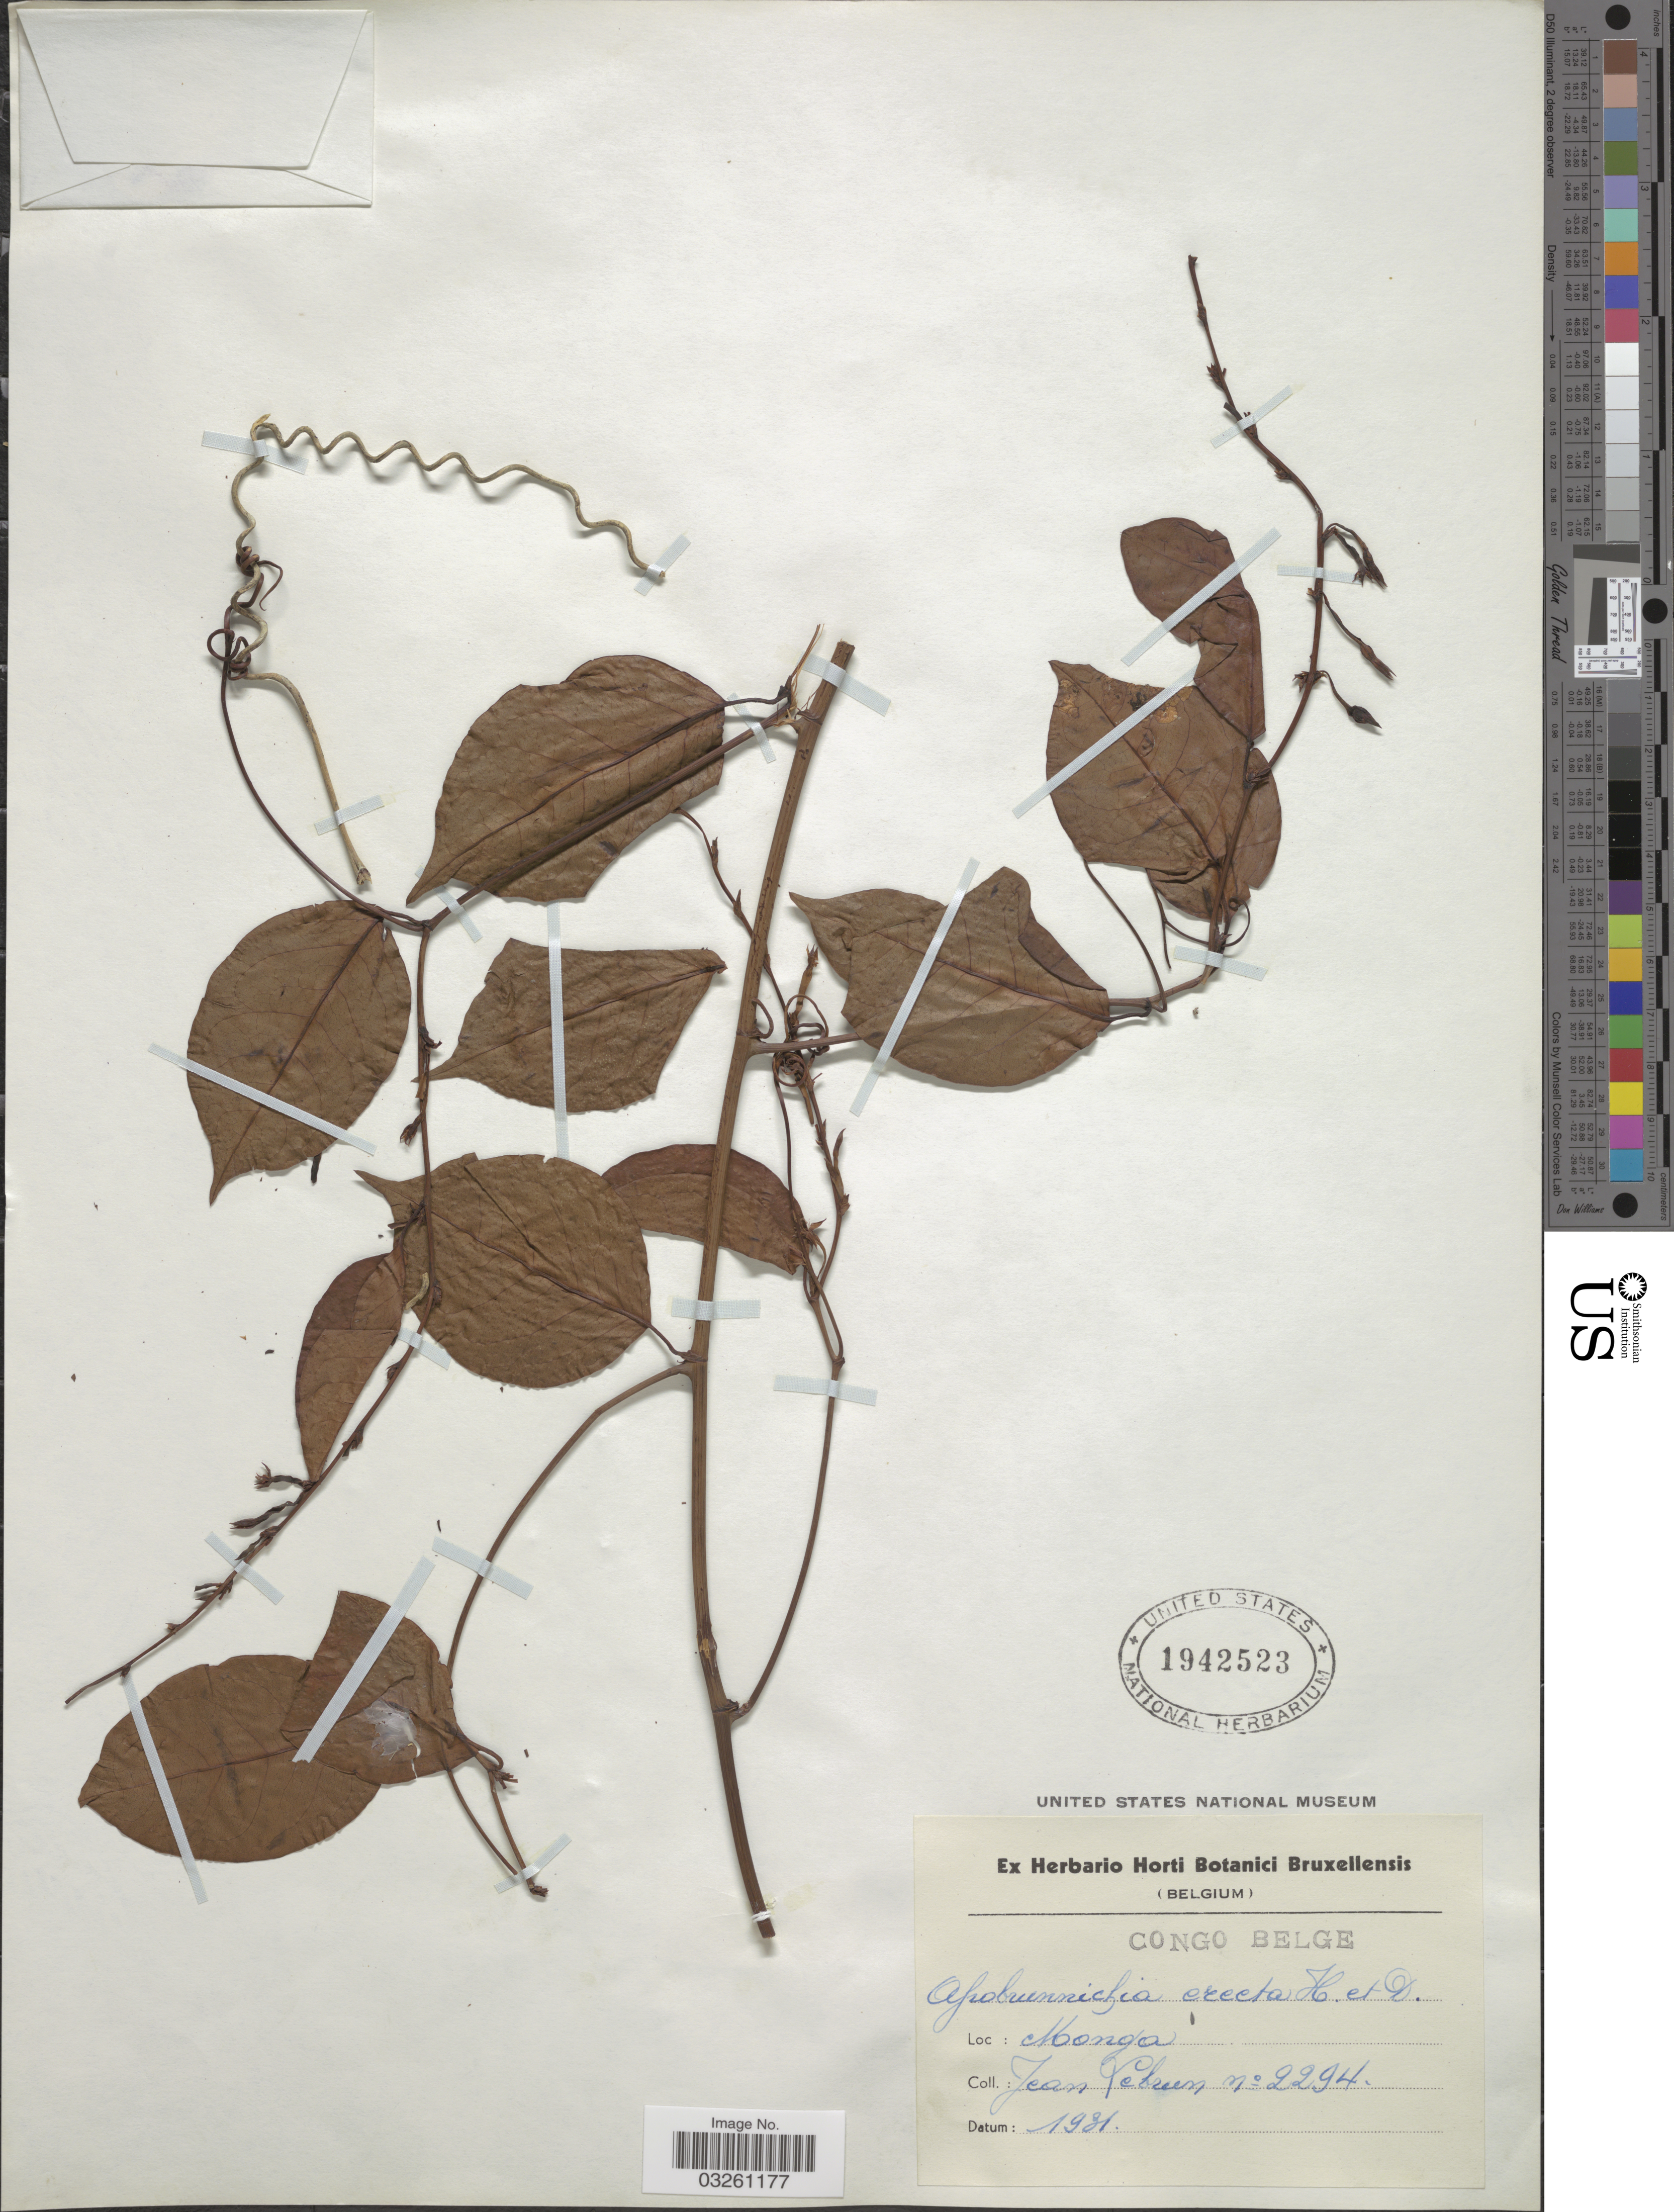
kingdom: Plantae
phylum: Tracheophyta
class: Magnoliopsida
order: Caryophyllales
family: Polygonaceae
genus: Afrobrunnichia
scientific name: Afrobrunnichia erecta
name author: (Asch.) Hutch. & Dalziel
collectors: J. A. Lebrun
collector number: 2294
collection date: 1931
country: Congo, Democratic Republic of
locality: Congo Belge. Monga.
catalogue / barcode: US 1942523